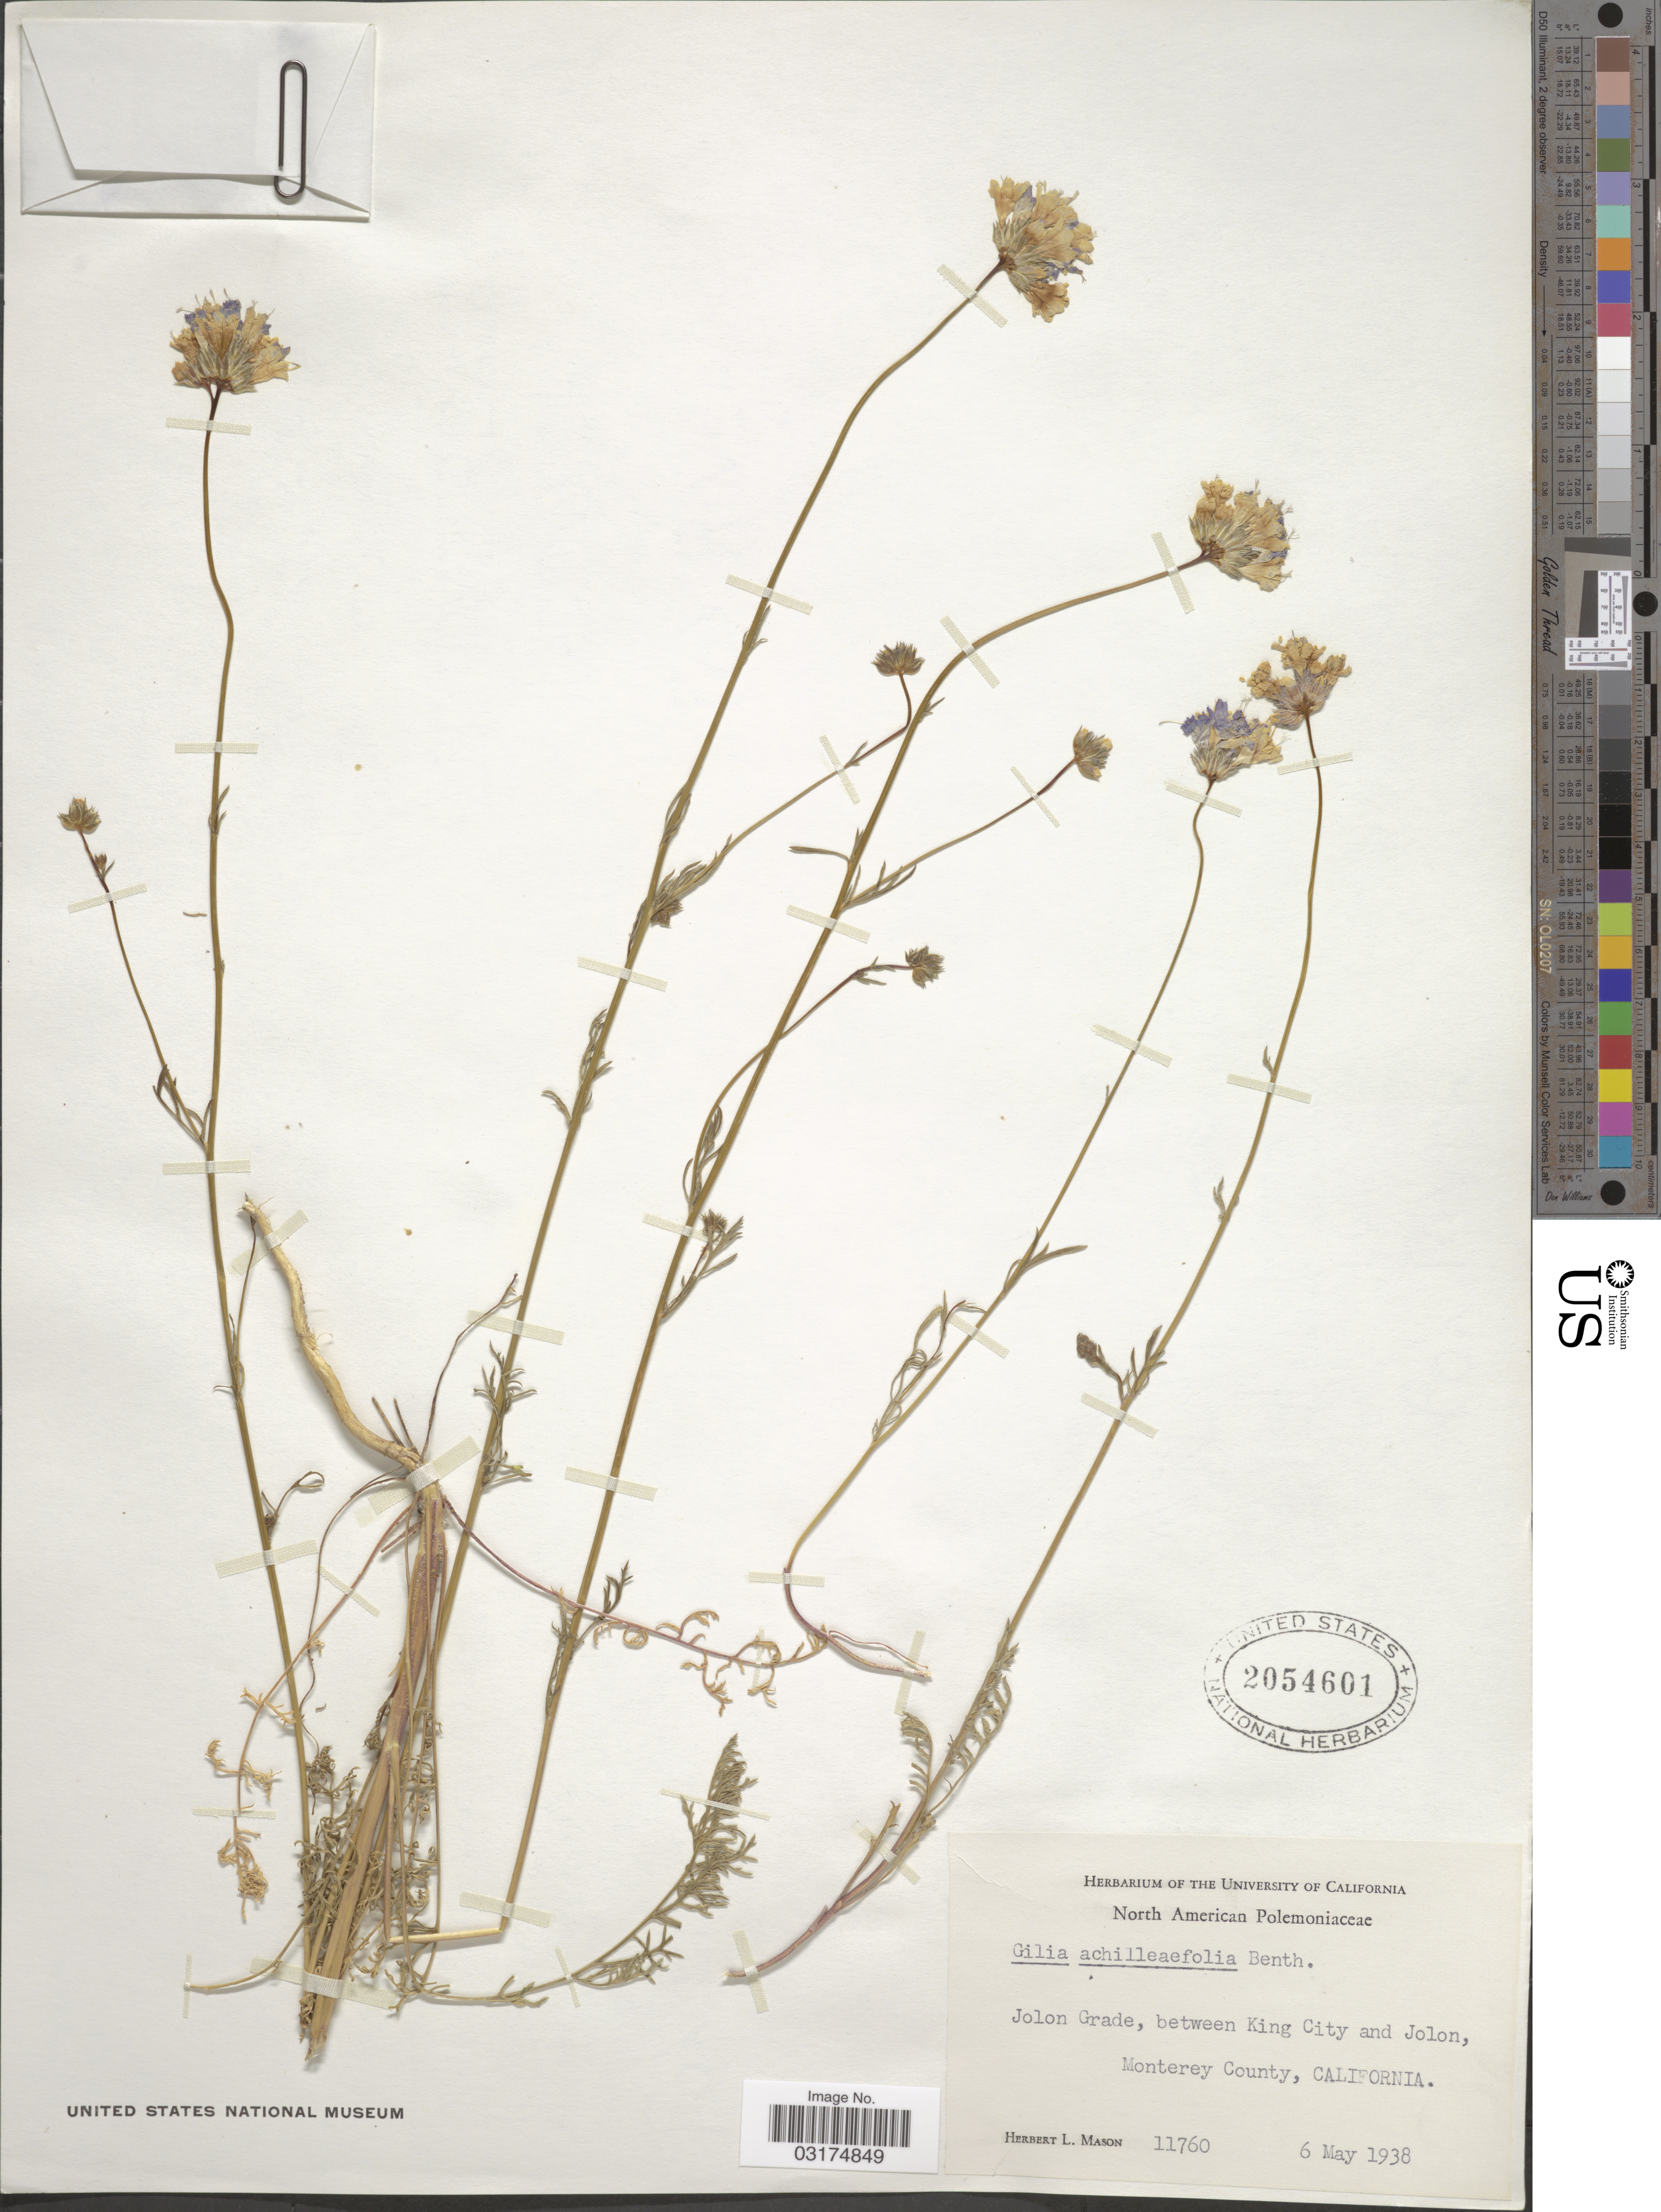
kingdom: Plantae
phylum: Tracheophyta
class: Magnoliopsida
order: Ericales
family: Polemoniaceae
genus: Gilia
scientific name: Gilia achilleifolia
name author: Benth.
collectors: H. L. Mason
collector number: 11760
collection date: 1938-05-06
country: United States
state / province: California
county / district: Monterey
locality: Jolon Grade, between King City and Jolon, Monterey County.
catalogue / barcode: US 2054601